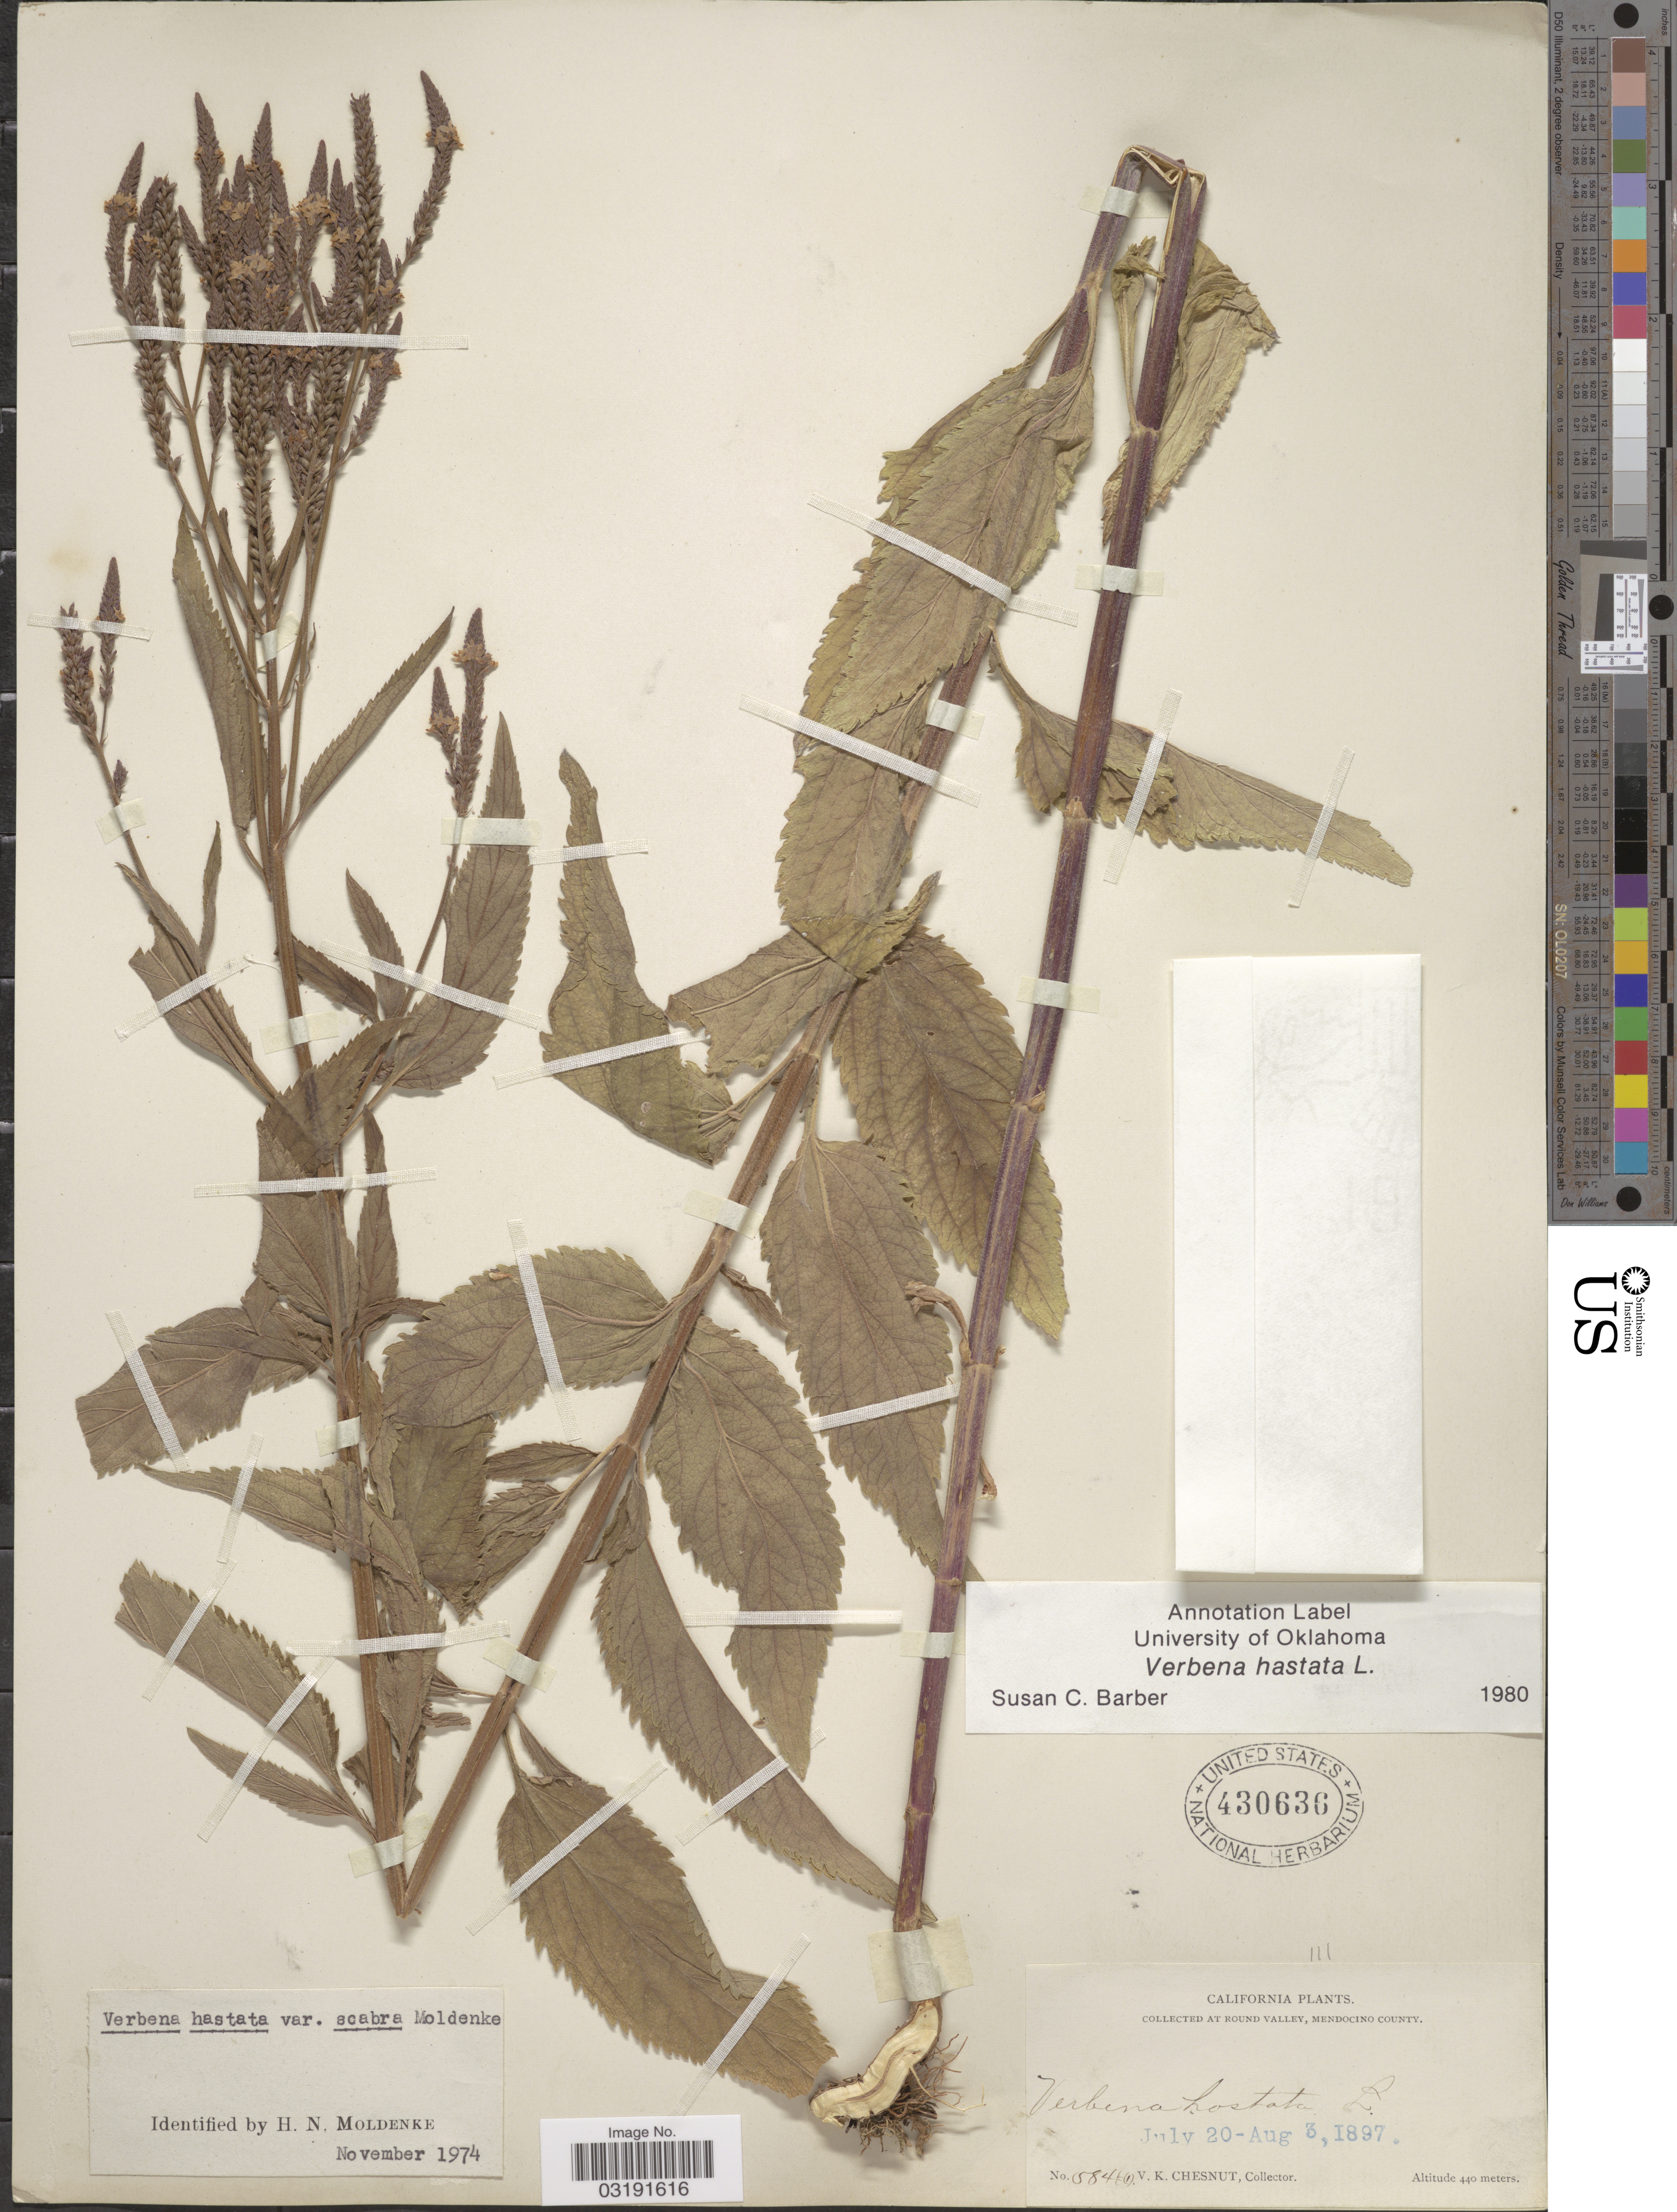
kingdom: Plantae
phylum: Tracheophyta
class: Magnoliopsida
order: Lamiales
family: Verbenaceae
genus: Verbena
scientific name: Verbena hastata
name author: L.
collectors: V. Chesnut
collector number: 58410*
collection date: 1897-07-20/1897-08-03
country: United States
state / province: California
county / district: Mendocino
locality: At Round Valley, Mendocino County.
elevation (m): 440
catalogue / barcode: US 430636